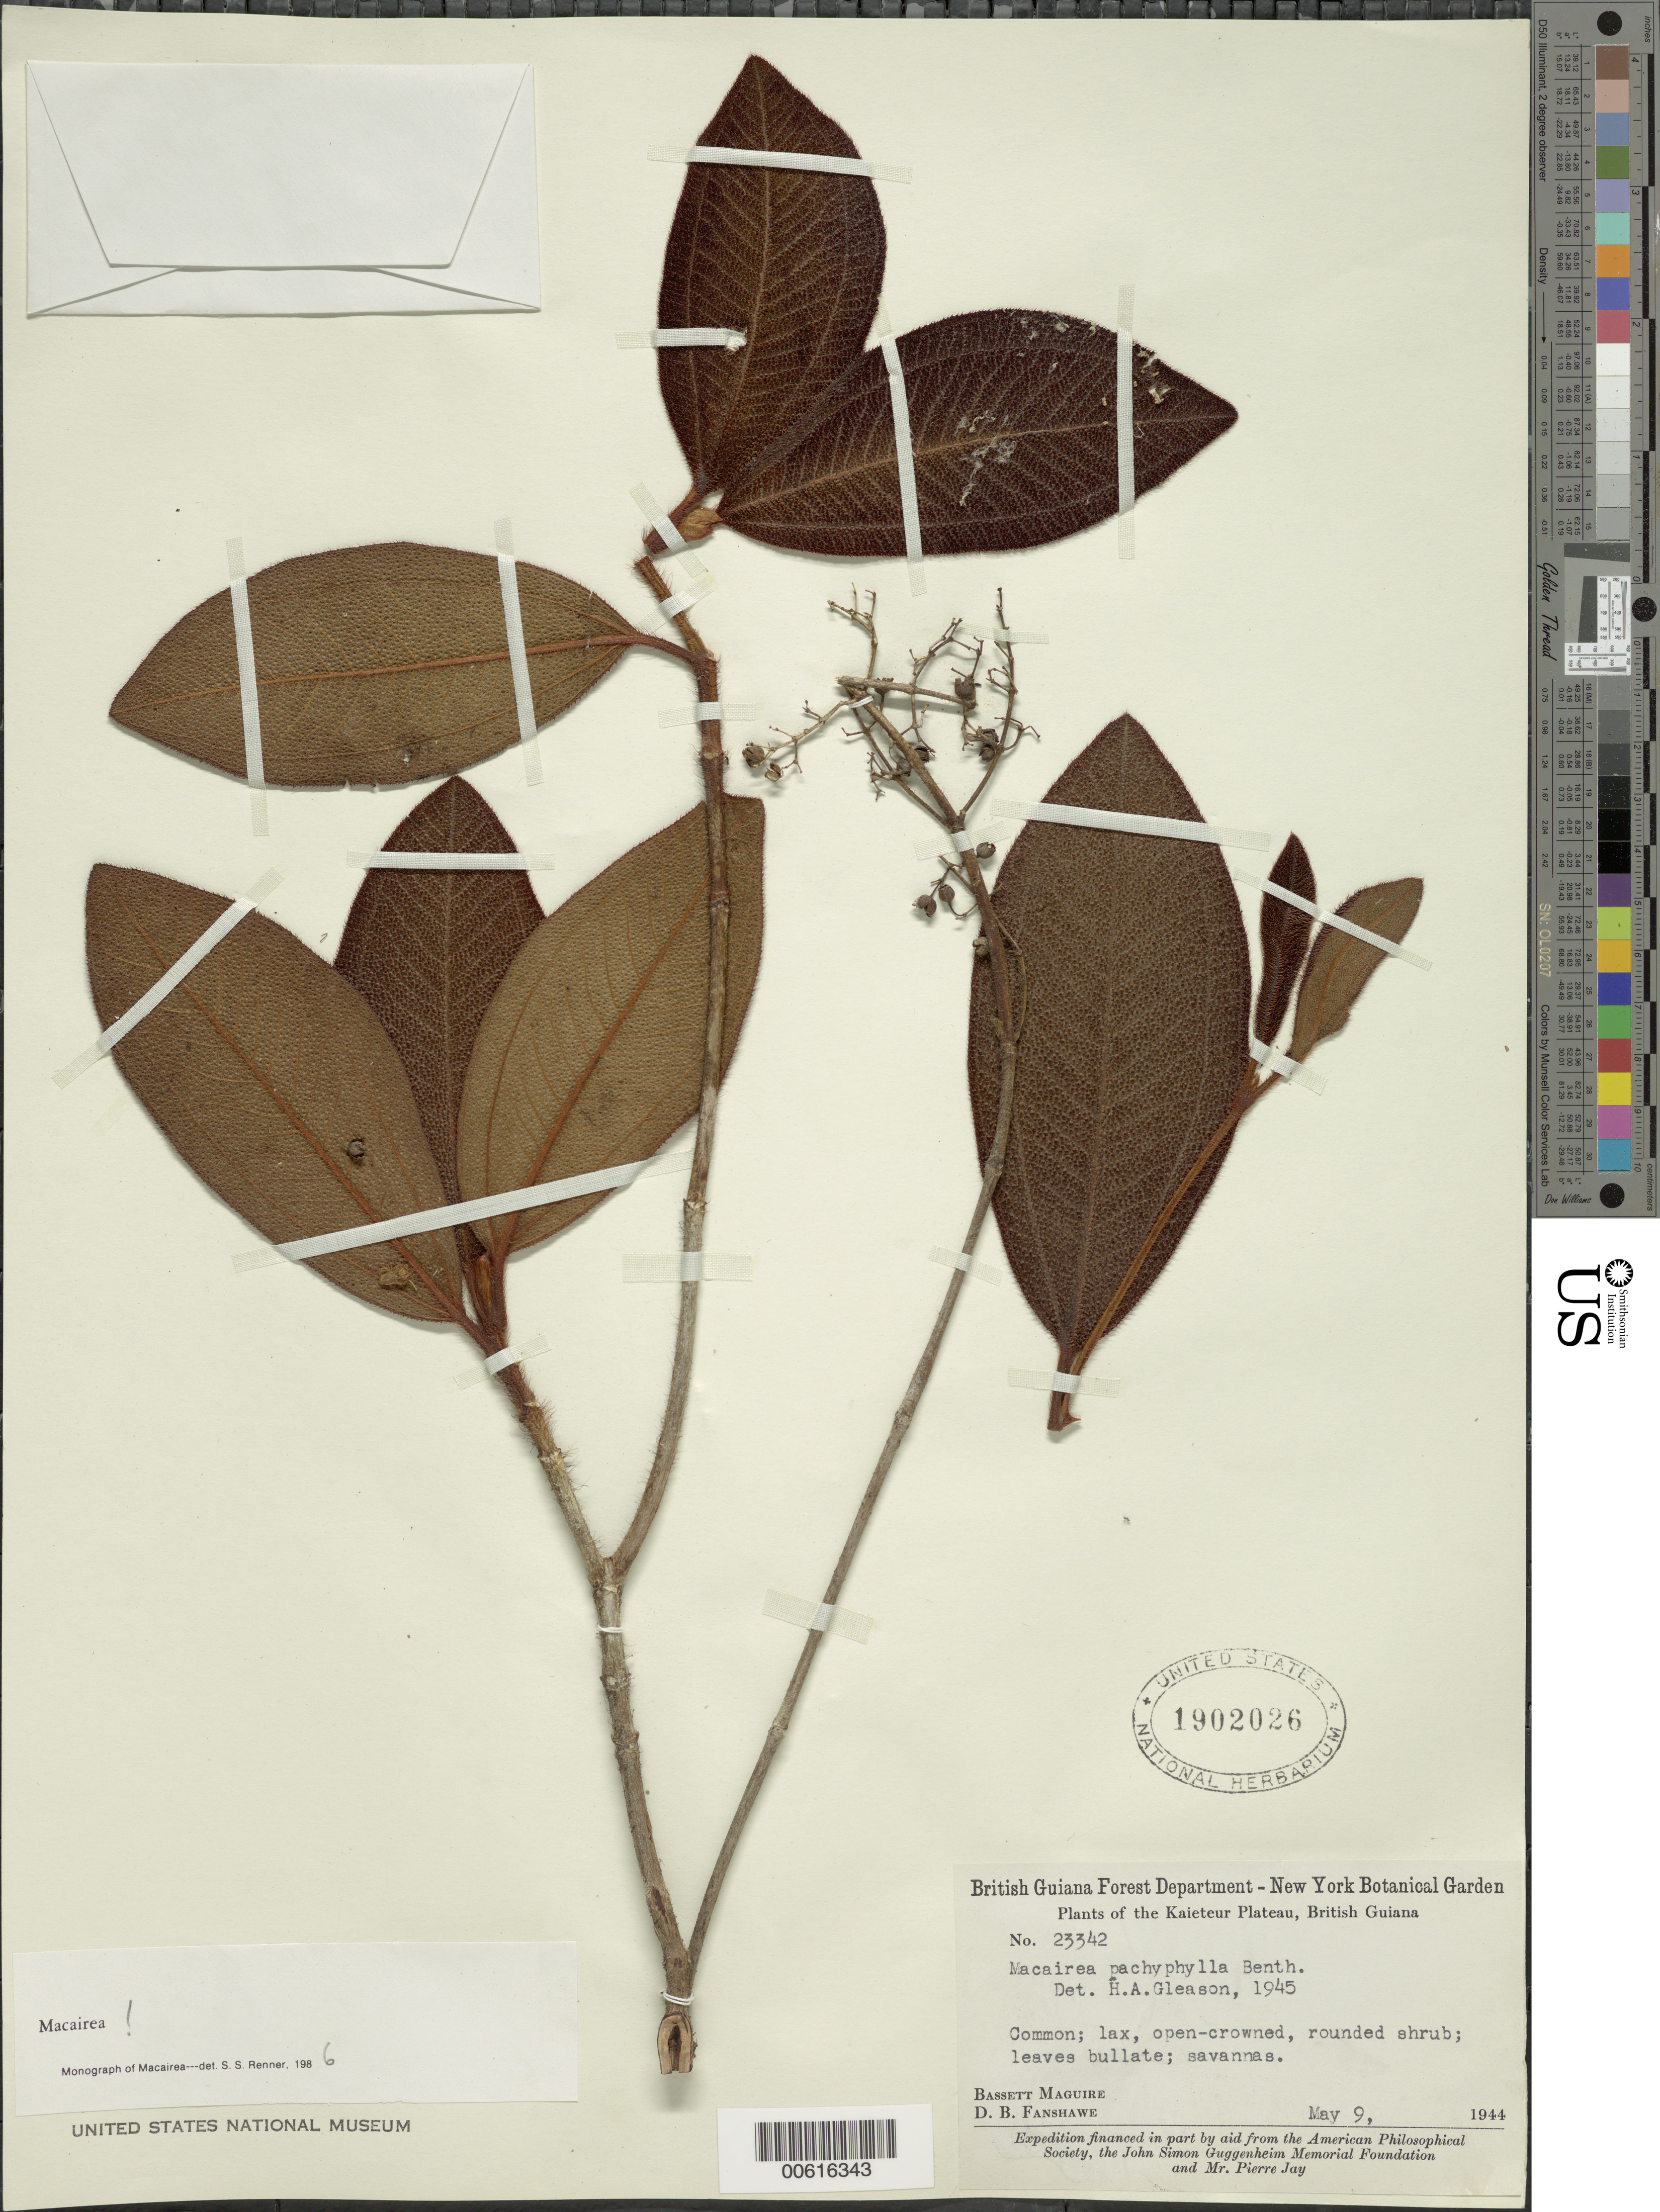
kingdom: Plantae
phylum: Tracheophyta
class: Magnoliopsida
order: Myrtales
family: Melastomataceae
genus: Macairea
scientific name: Macairea pachyphylla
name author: Benth.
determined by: Renner, S. S.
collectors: B. Maguire & D. B. Fanshawe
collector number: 23342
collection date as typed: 9-May-44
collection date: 1944-05-09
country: Guyana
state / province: Potaro-Siparuni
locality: Kaieteur Plateau, Potaro River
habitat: Burned forest land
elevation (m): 427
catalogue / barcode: US 1902026